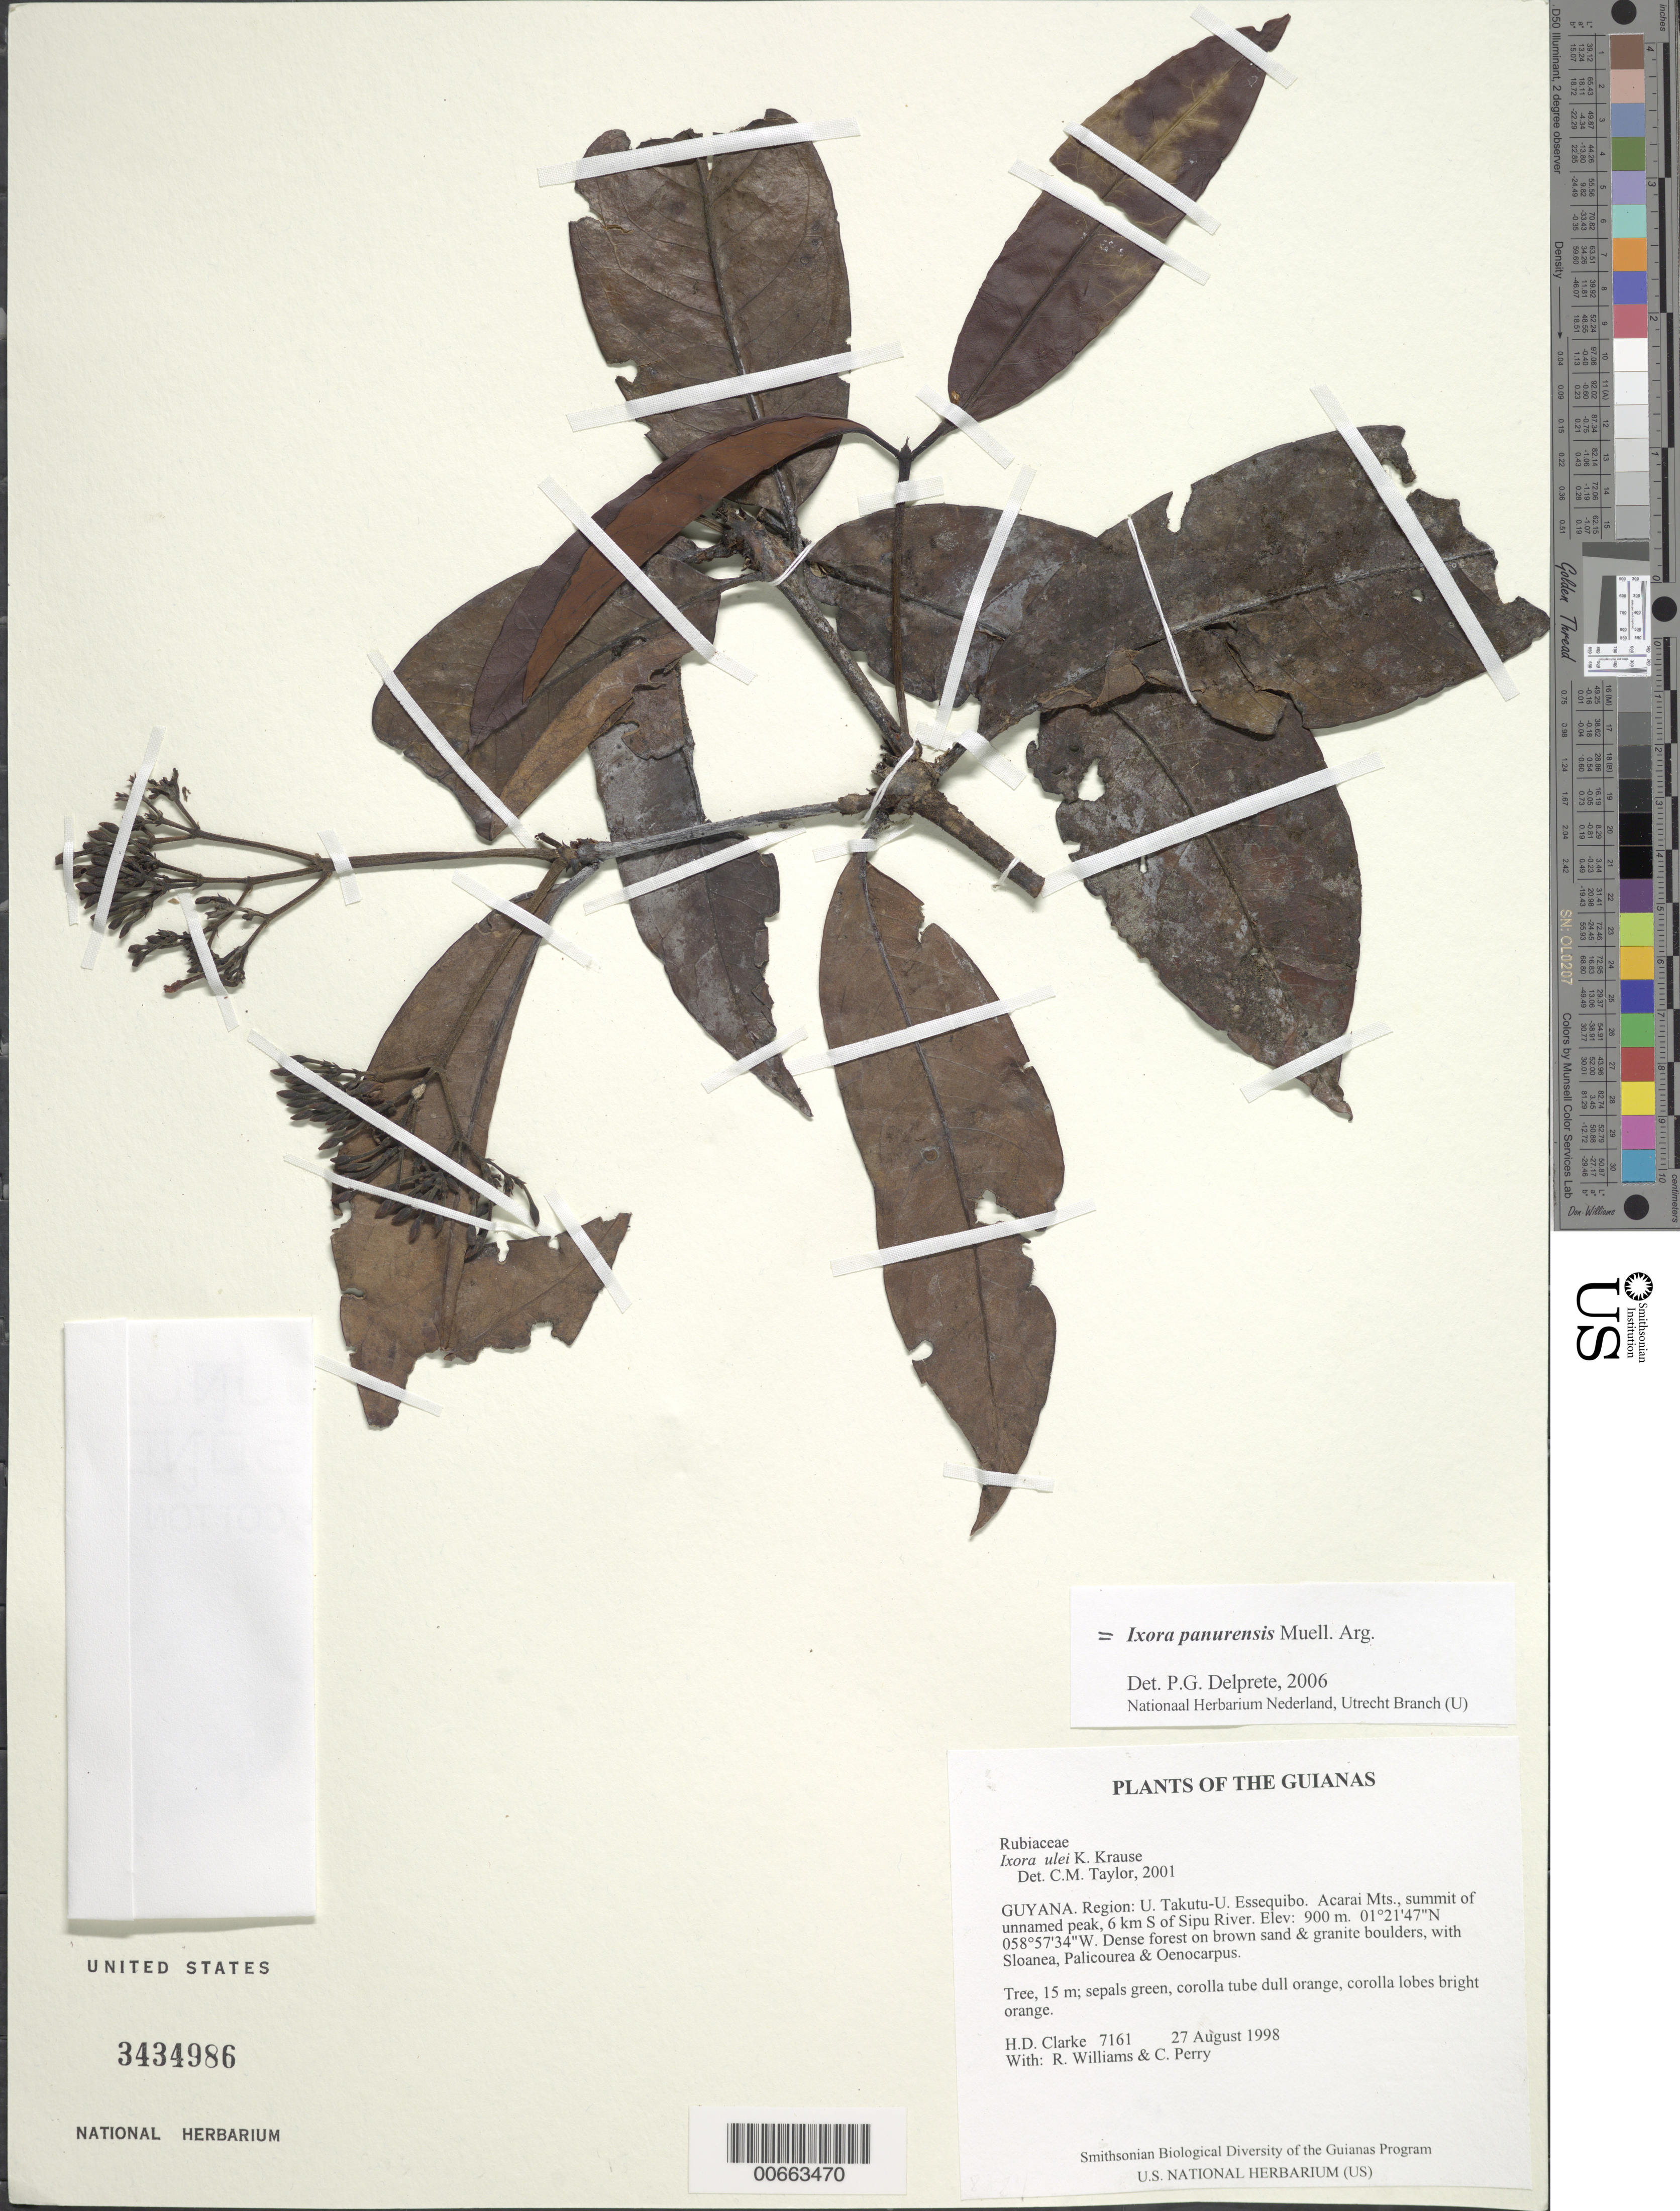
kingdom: Plantae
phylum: Tracheophyta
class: Magnoliopsida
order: Gentianales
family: Rubiaceae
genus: Ixora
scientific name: Ixora panurensis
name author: Müll. Arg.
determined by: Delprete, P. G., Herb. de Guyane Cay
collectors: H. D. Clarke, R. Williams & C. Perry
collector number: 7161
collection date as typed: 27 August 1998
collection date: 1998-08-27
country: Guyana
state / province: U. Takutu-U. Essequibo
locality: Acarai Mts., summit of unnamed peak, 6 km S of Sipu River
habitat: Dense forest on brown sand & granite boulders, with Sloanea, Palicourea & Oenocarpus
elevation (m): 900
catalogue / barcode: US 3434986